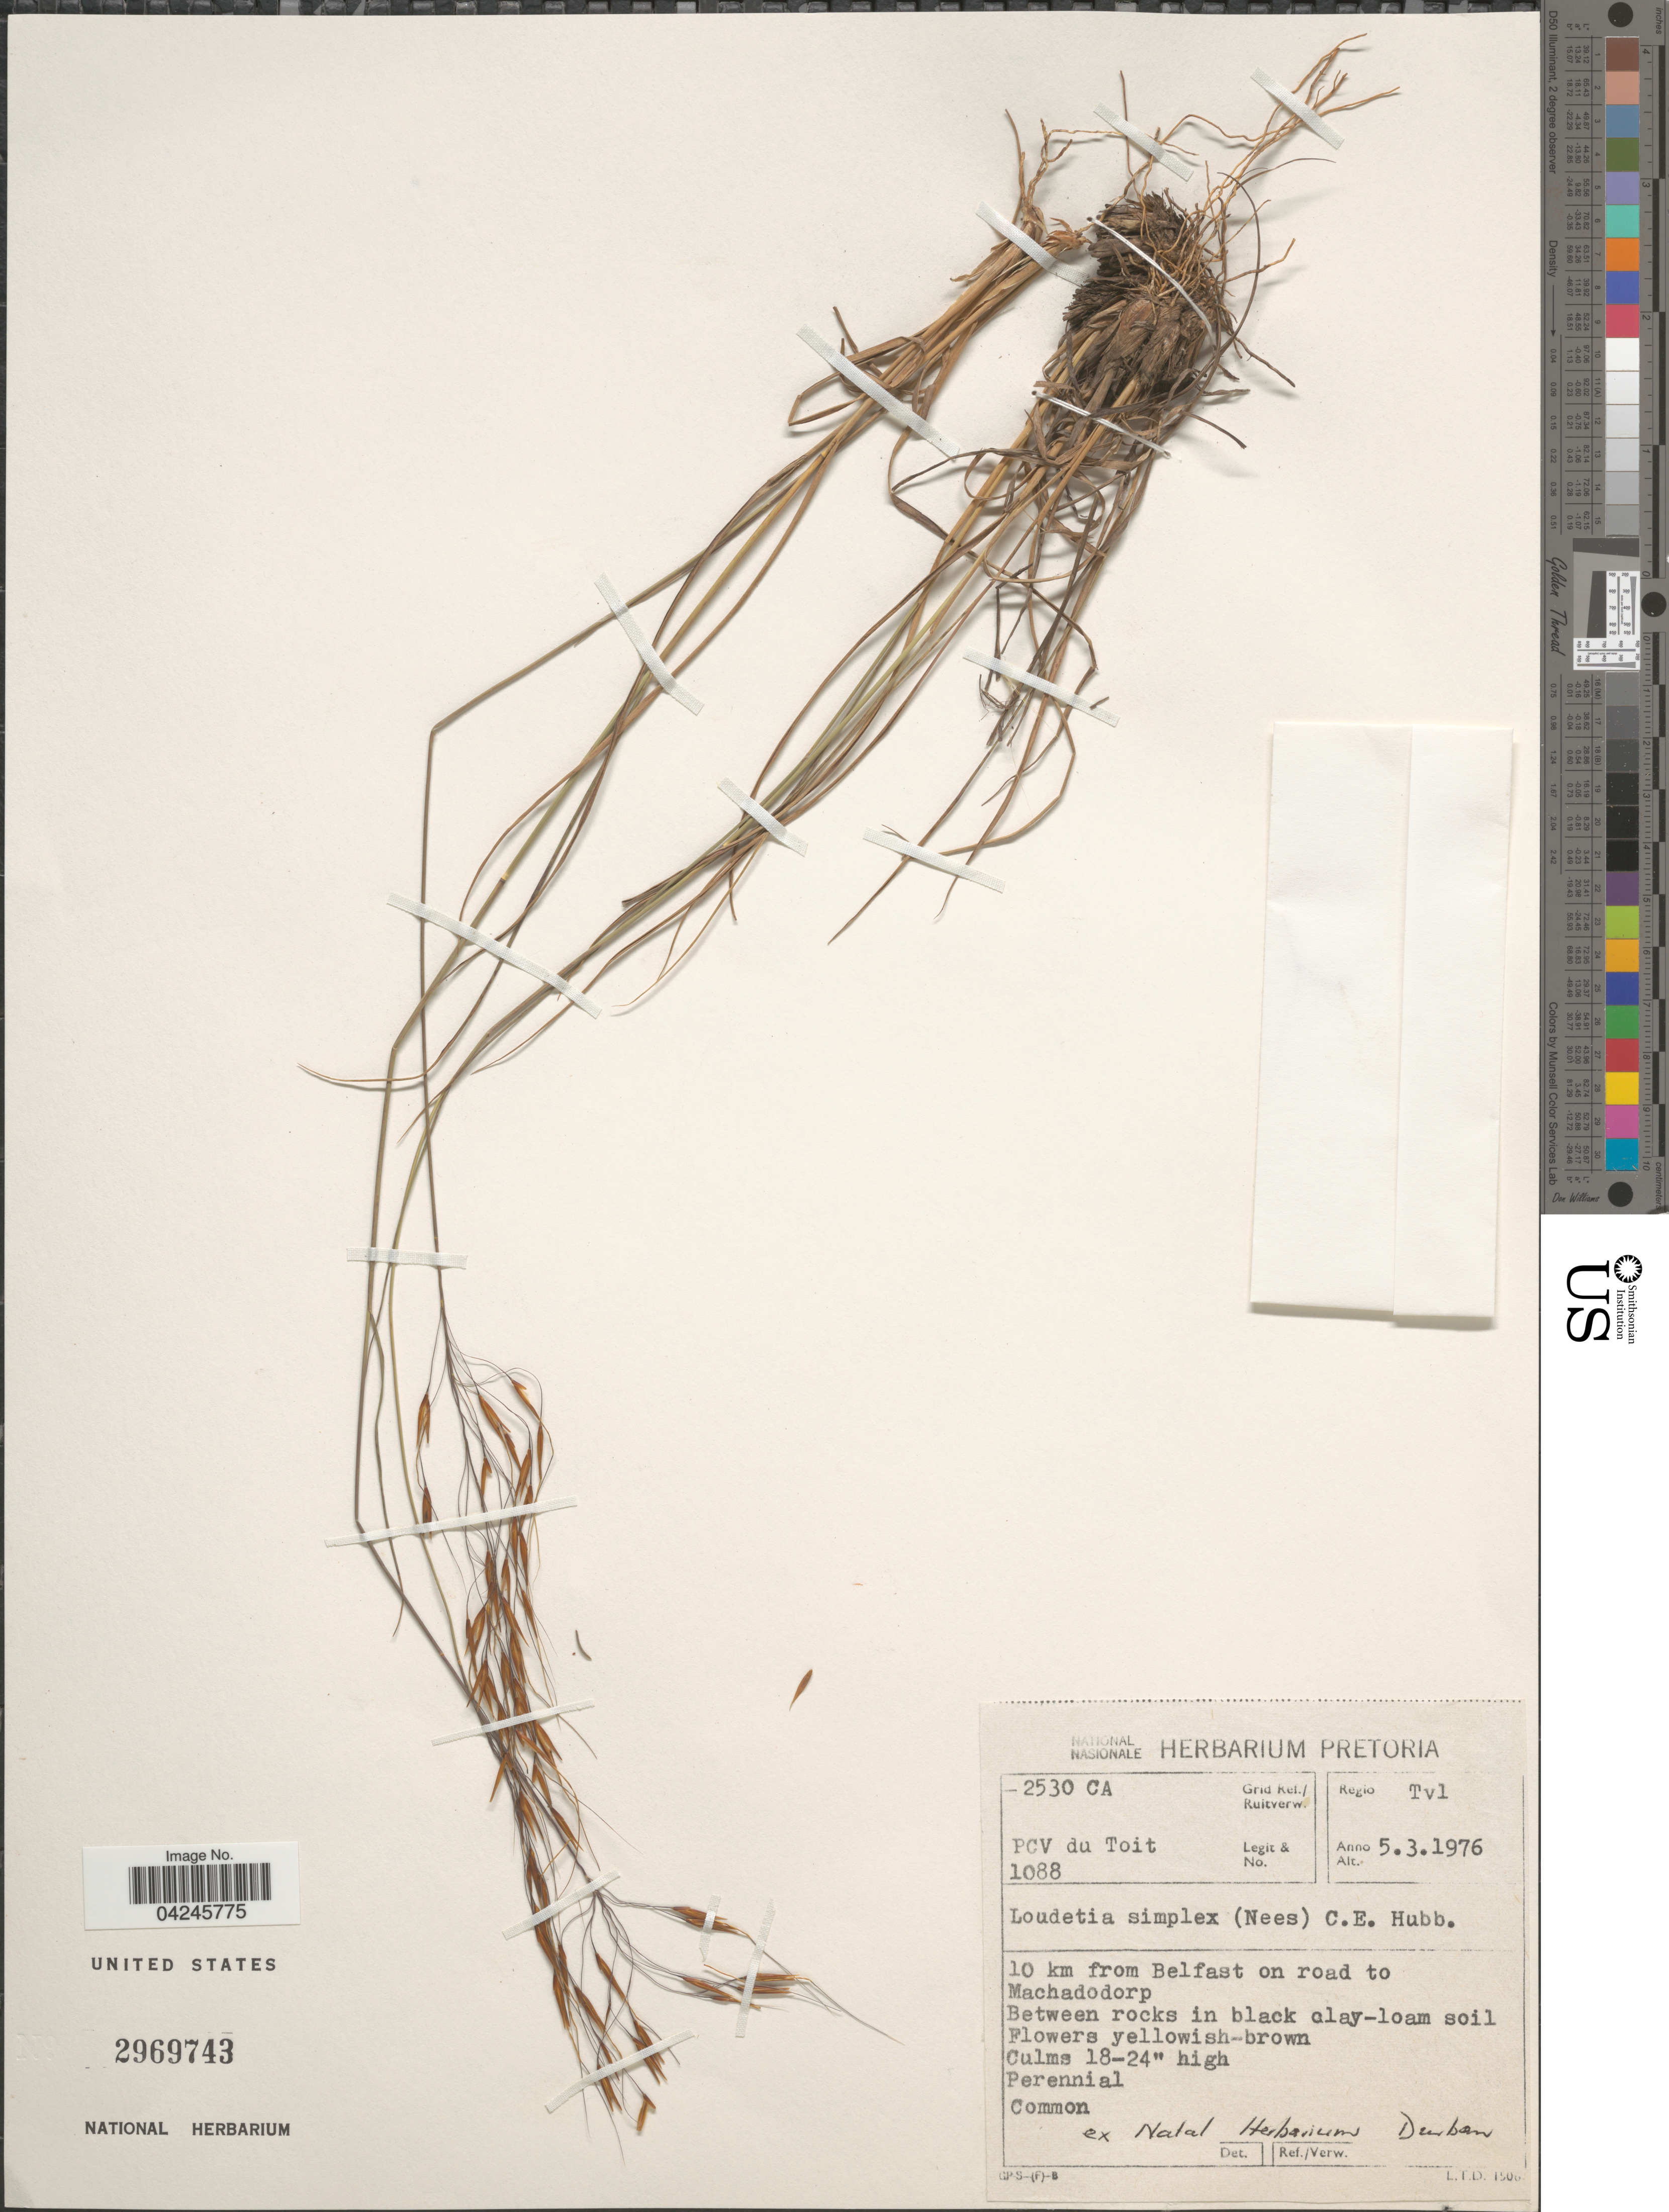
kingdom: Plantae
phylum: Tracheophyta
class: Liliopsida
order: Poales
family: Poaceae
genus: Loudetia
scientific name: Loudetia simplex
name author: (Nees) C.E. Hubb.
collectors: P. Du Toit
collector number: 1088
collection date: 1976-03-05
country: South Africa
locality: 2530 CA Grid Ref./ Ruitverw. Regio Tvl. 10 km from Belfast on road to Machadodorp.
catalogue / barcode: US 2969743